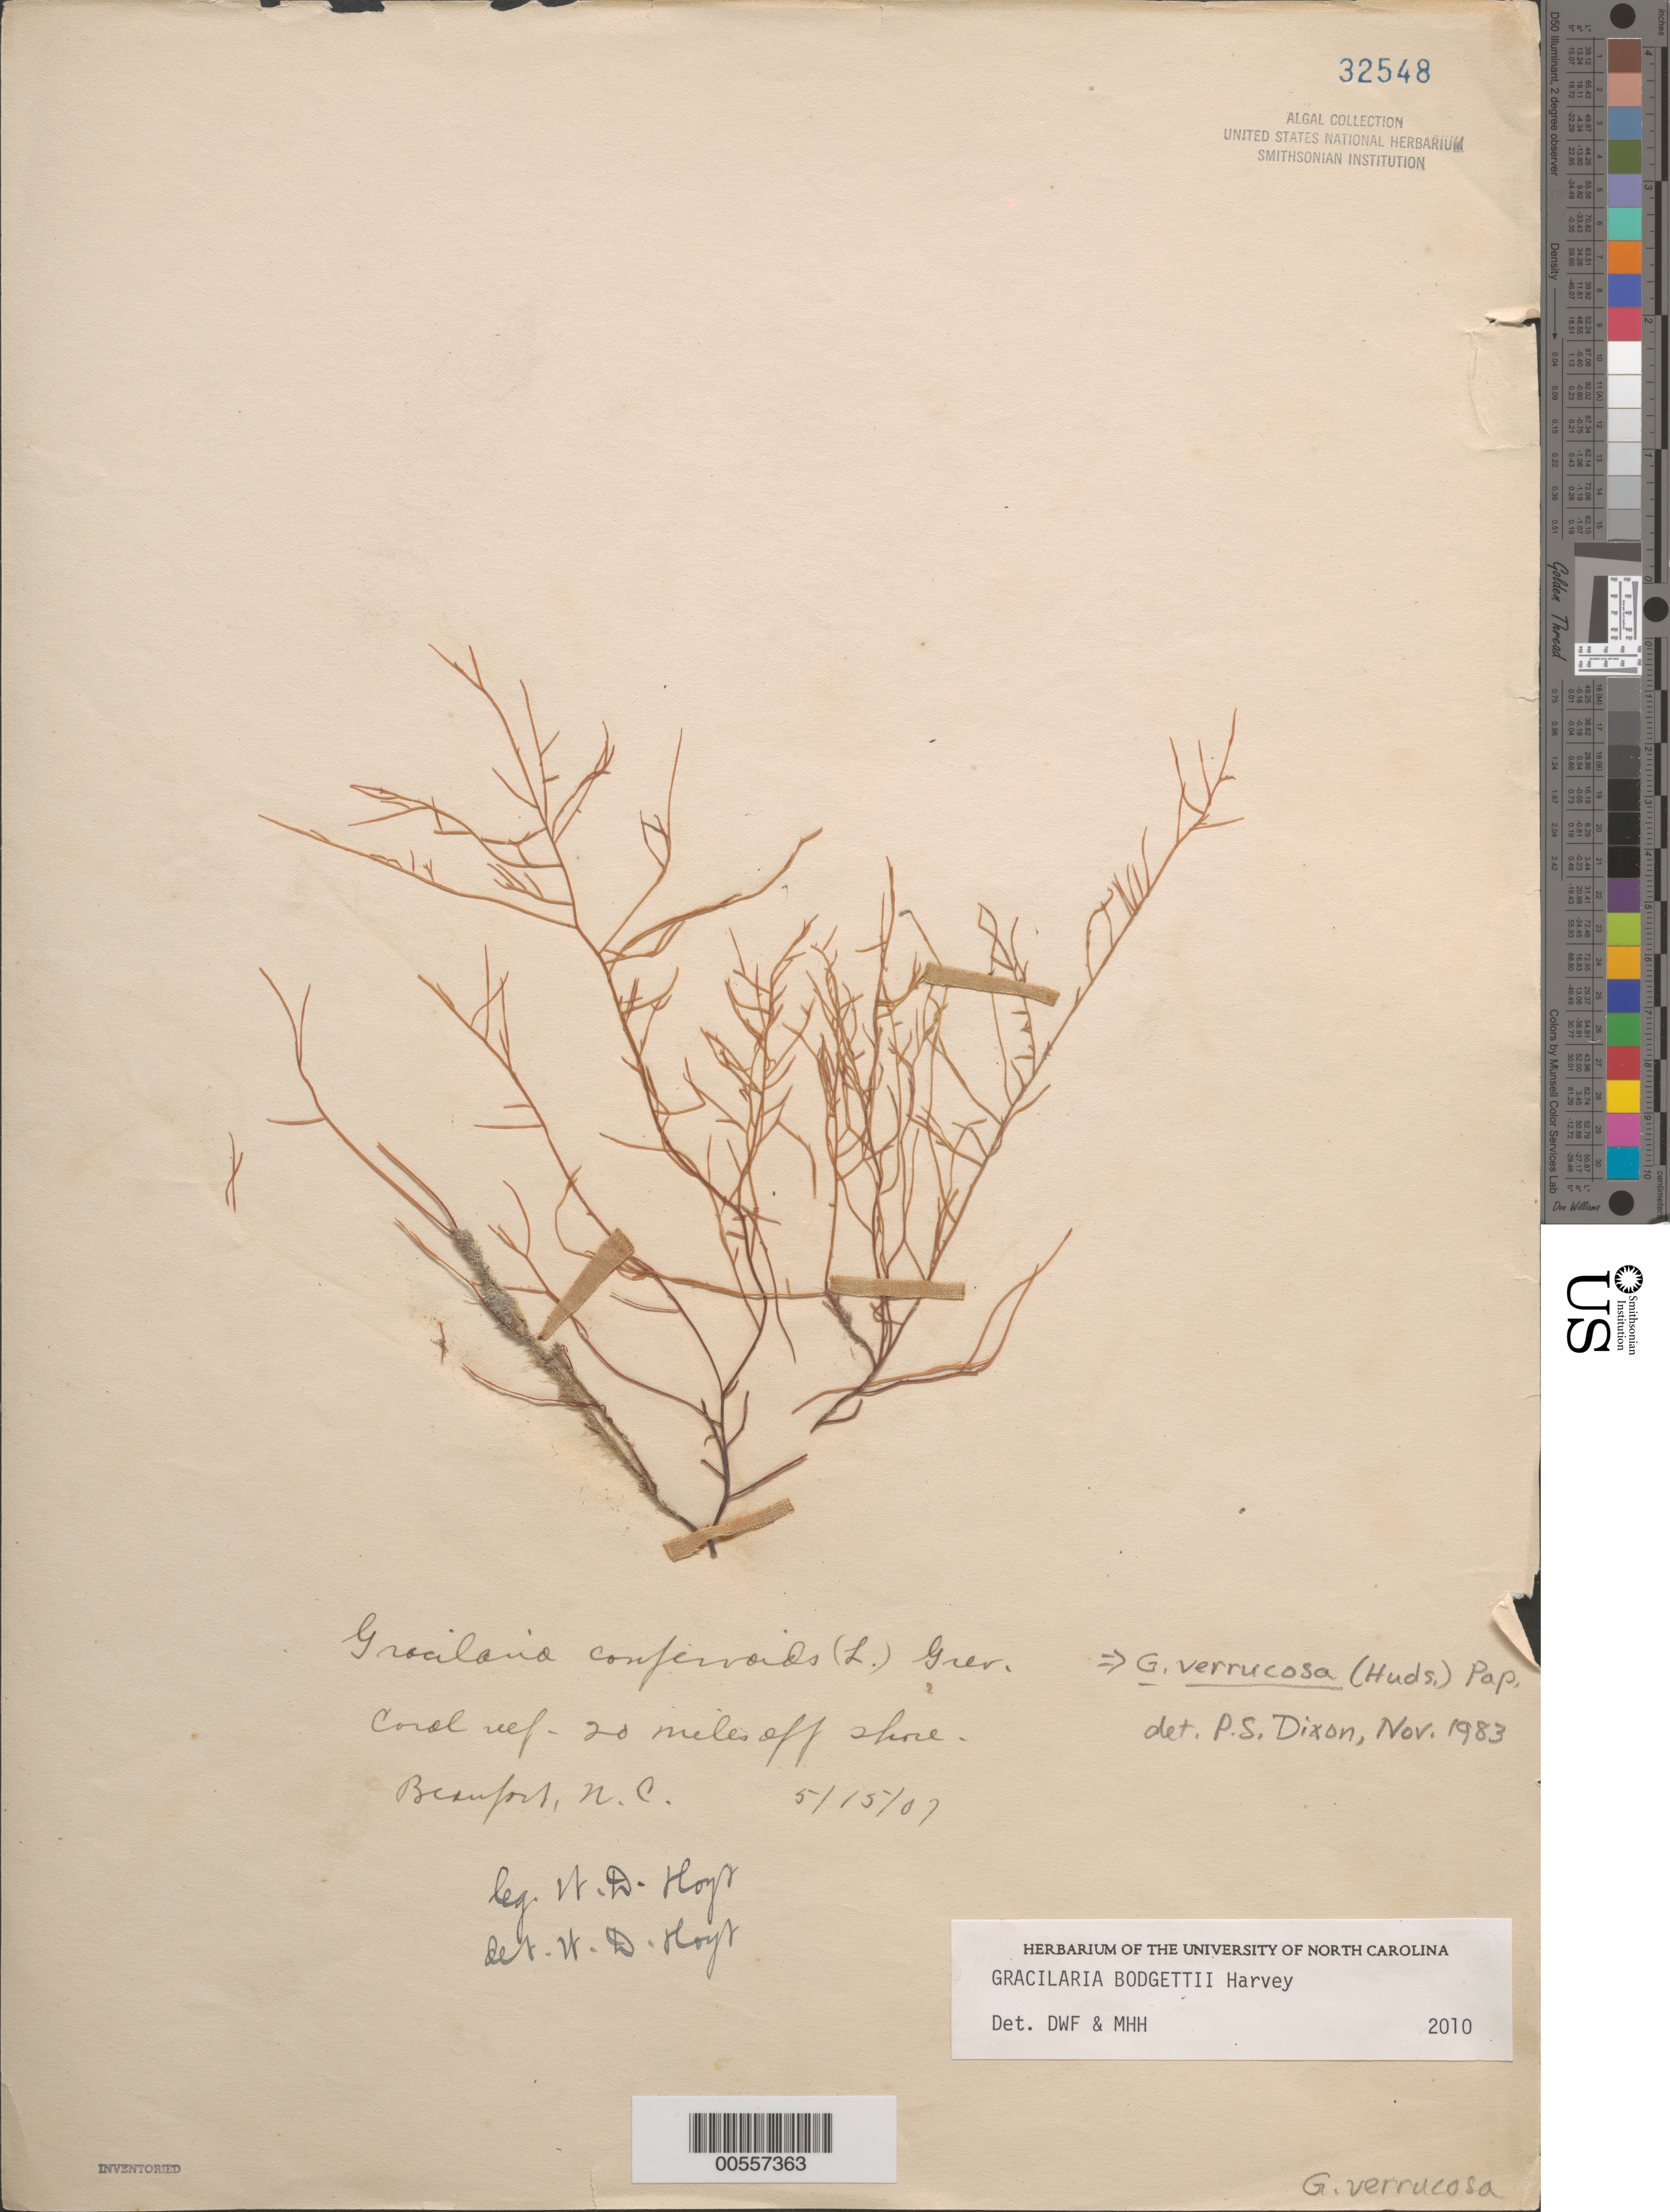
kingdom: Plantae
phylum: Rhodophyta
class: Florideophyceae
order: Gracilariales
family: Gracilariaceae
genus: Gracilaria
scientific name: Gracilaria blodgettii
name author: Harv.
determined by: Freshwater, D. W.; Hommersand, M. H.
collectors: W. D. Hoyt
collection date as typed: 15 May 1907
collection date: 1907-05-15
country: United States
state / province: North Carolina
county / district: Carteret County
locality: Coral reef 20 miles off Beaufort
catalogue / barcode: US 32548